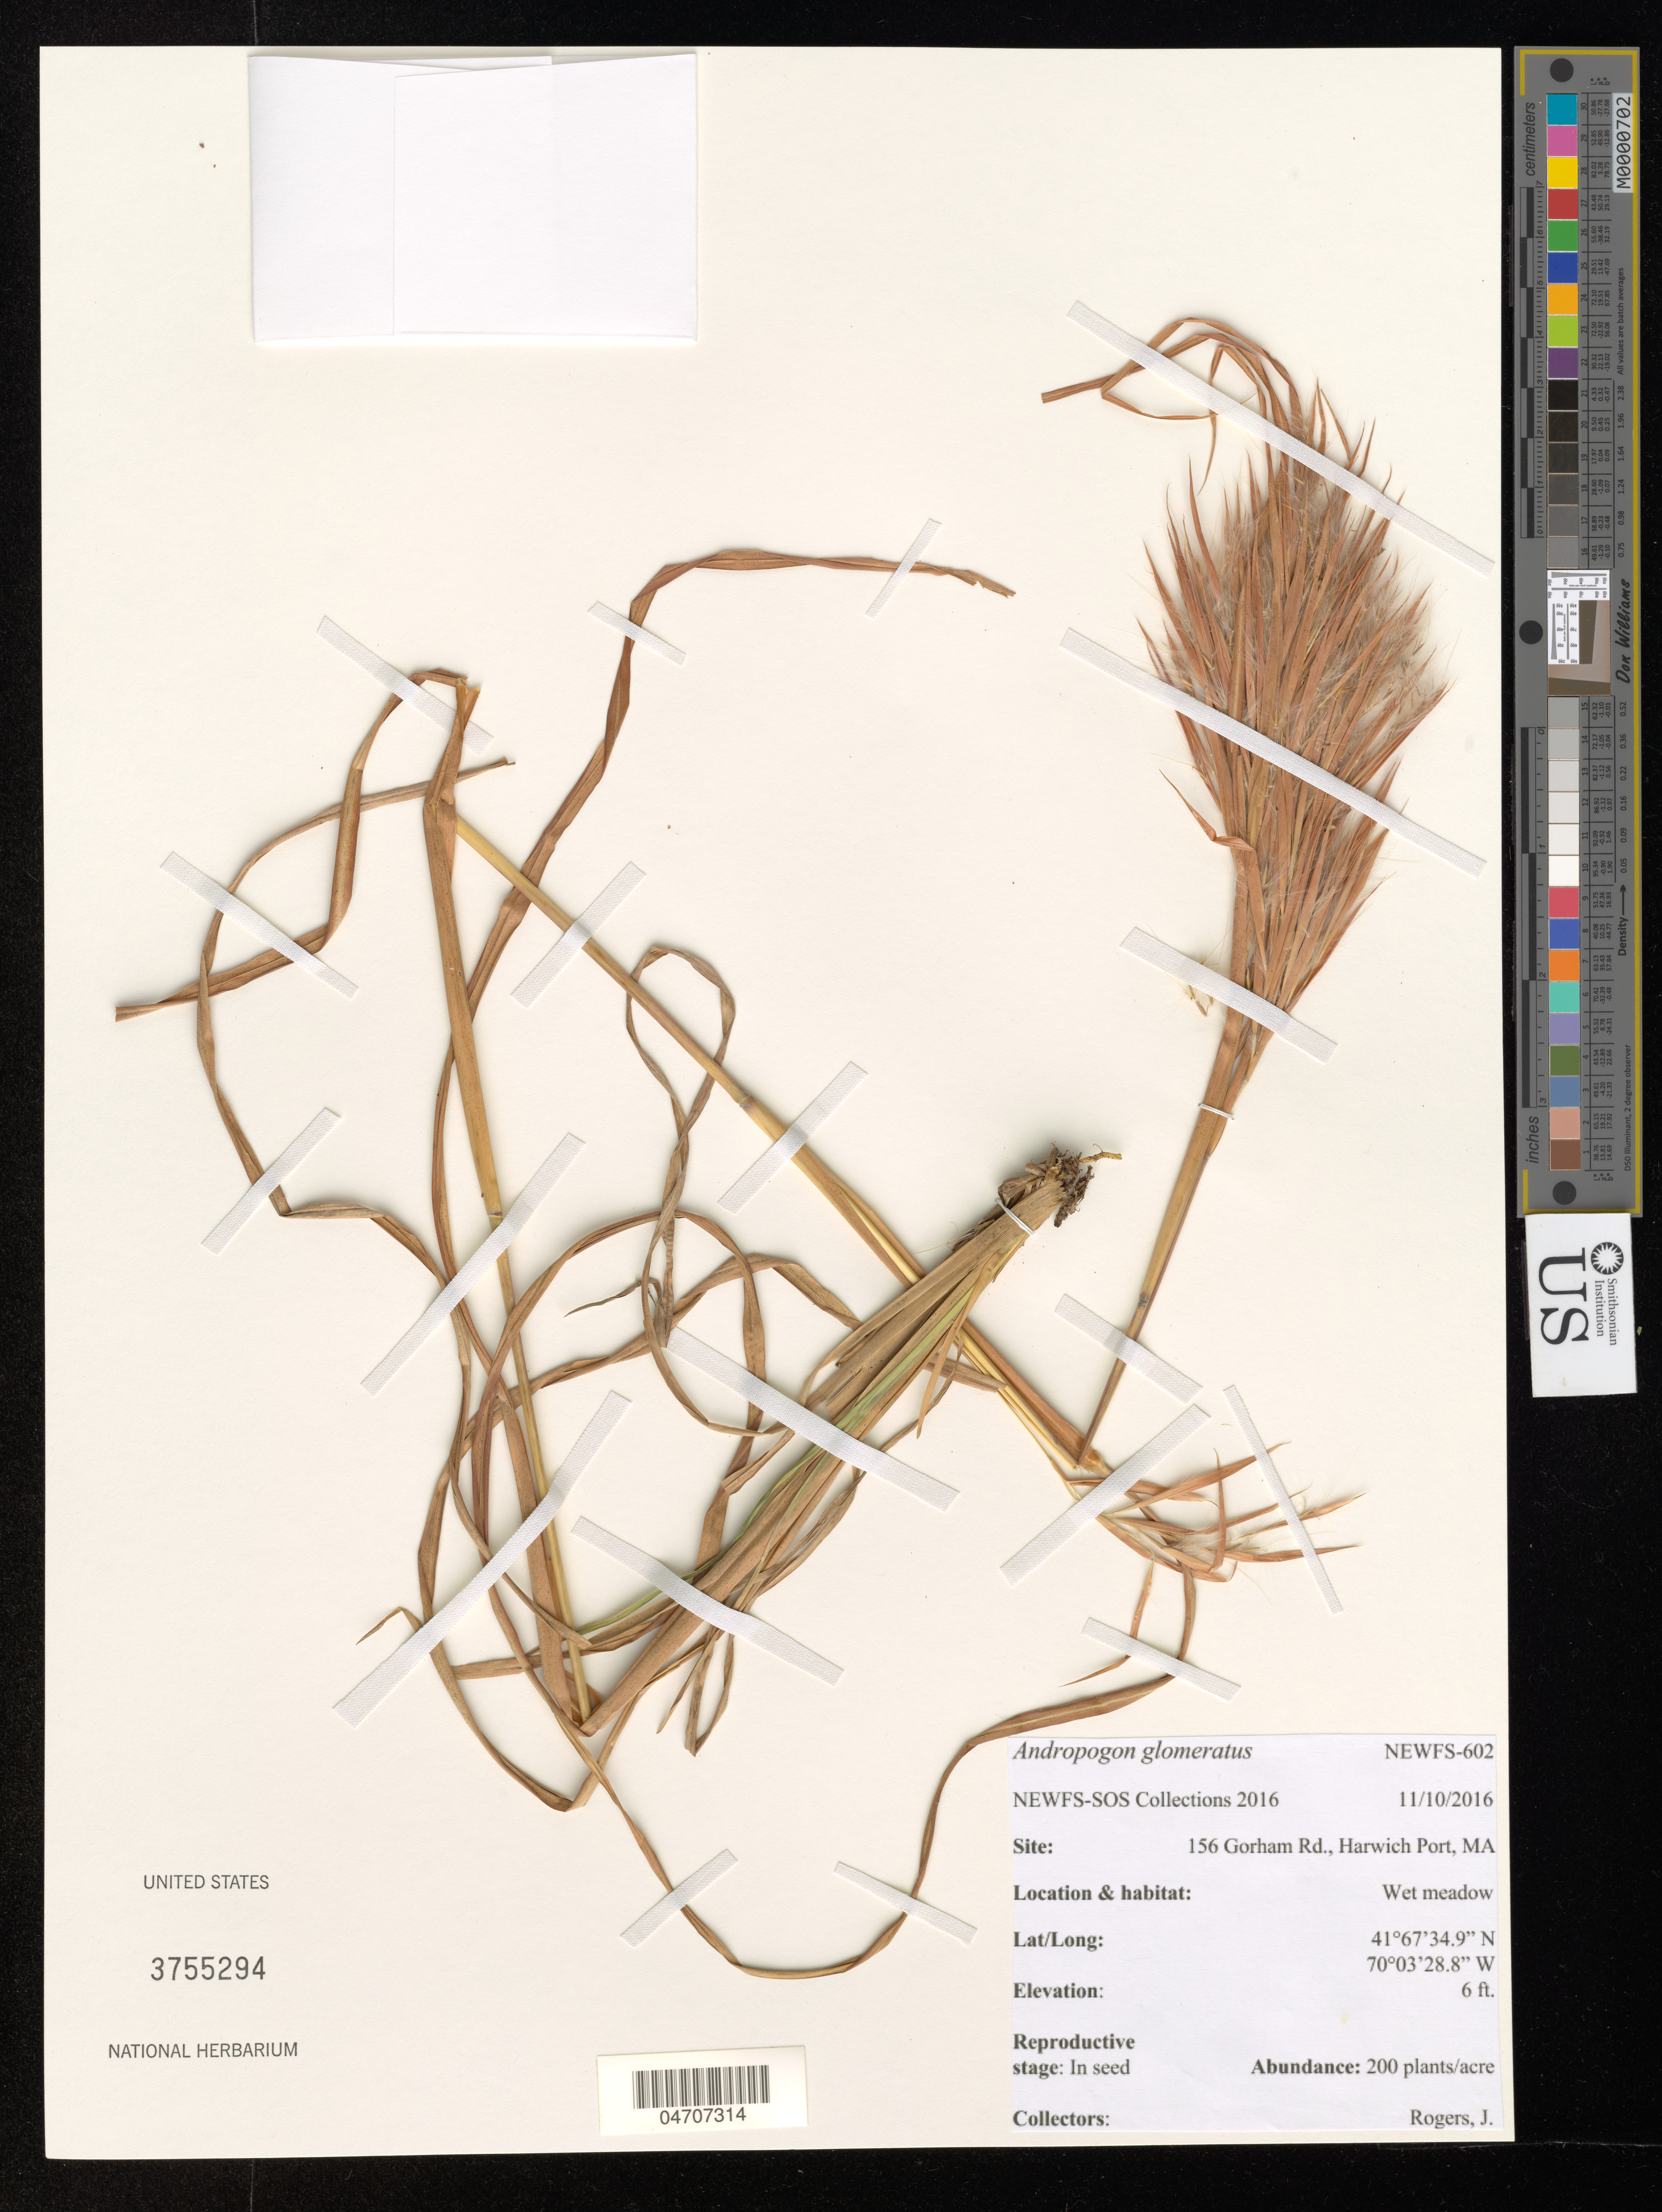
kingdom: Plantae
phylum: Tracheophyta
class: Liliopsida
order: Poales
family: Poaceae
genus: Andropogon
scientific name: Andropogon glomeratus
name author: (Walter) Britton, Stearns & Poggenb.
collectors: J. Rogers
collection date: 2016-11-10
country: United States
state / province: Massachusetts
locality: Site: 156 Gorham Rd., Harwich Port, MA.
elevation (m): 2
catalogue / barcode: US 3755294